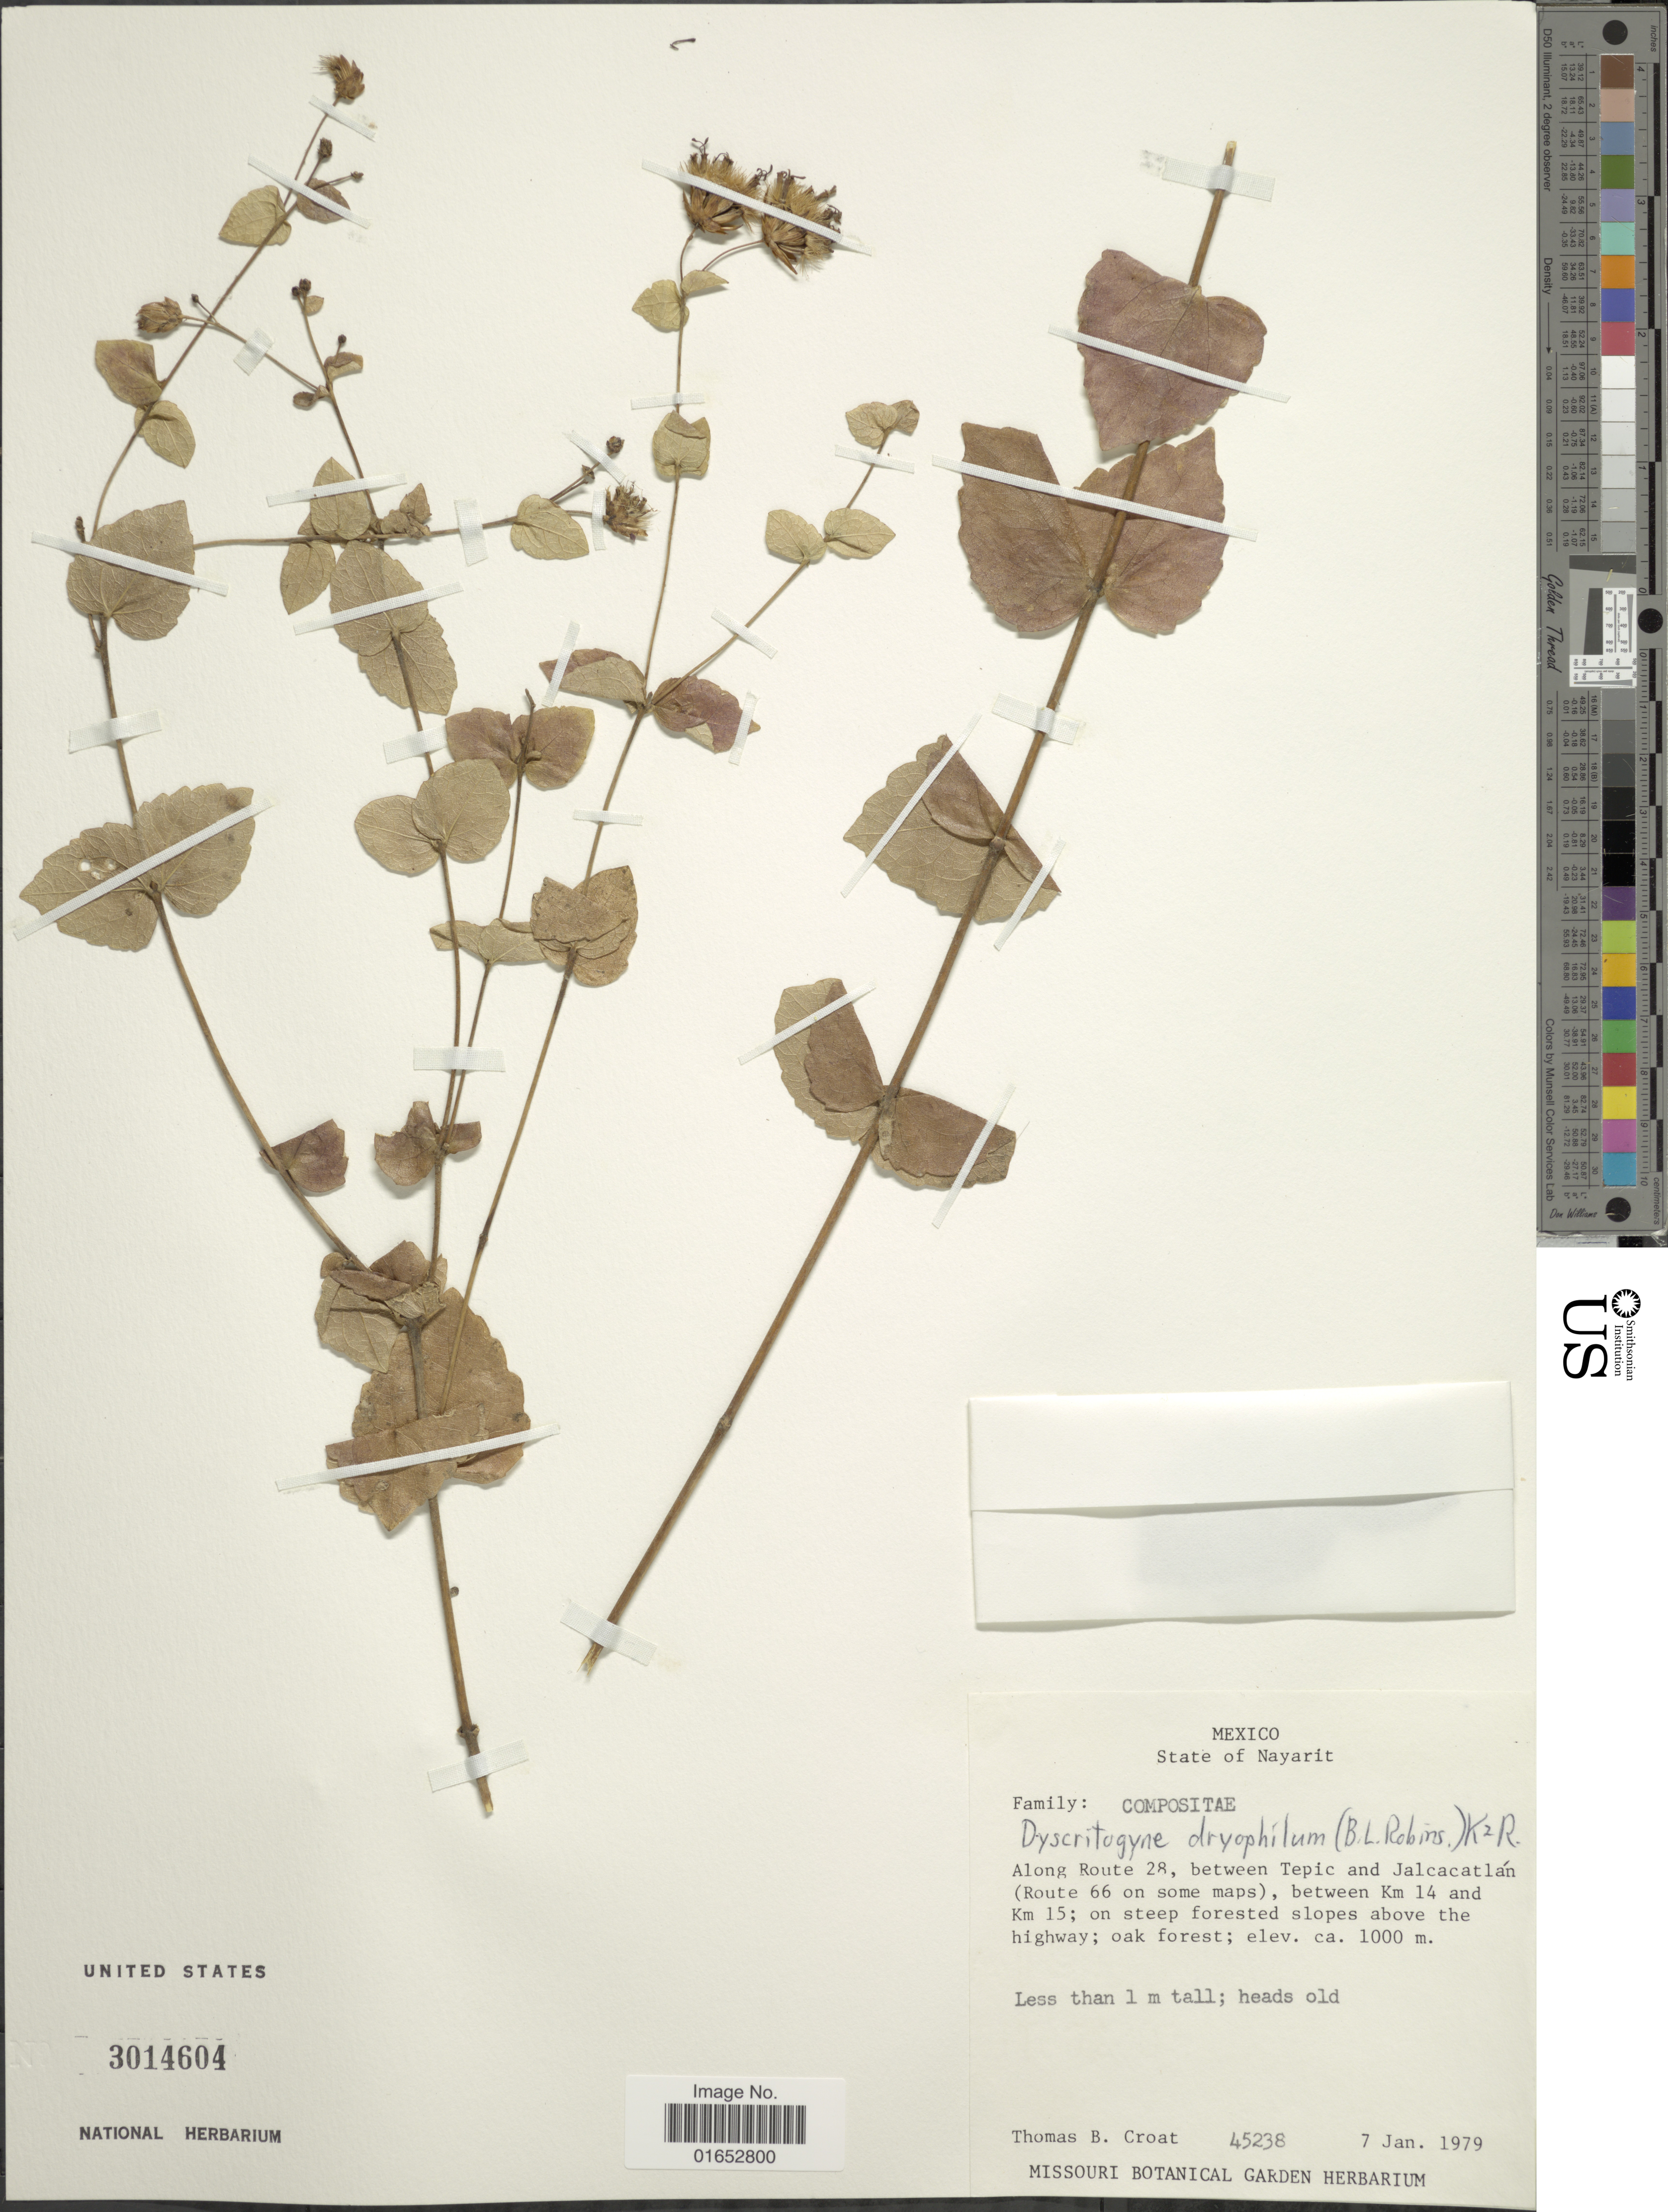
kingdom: Plantae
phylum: Tracheophyta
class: Magnoliopsida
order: Asterales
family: Asteraceae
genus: Dyscritogyne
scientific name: Dyscritogyne dryophila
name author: (B.L. Rob.) R.M. King & H. Rob.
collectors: T. B. Croat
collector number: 45238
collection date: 1979-01-07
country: Mexico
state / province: Nayarit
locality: Along Route 28, between Tepic and Jalcacatlán (Route 66 on some maps), between Km 14 and Km 15; on steep forested slopes above the highway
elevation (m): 1000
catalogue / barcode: US 3014604